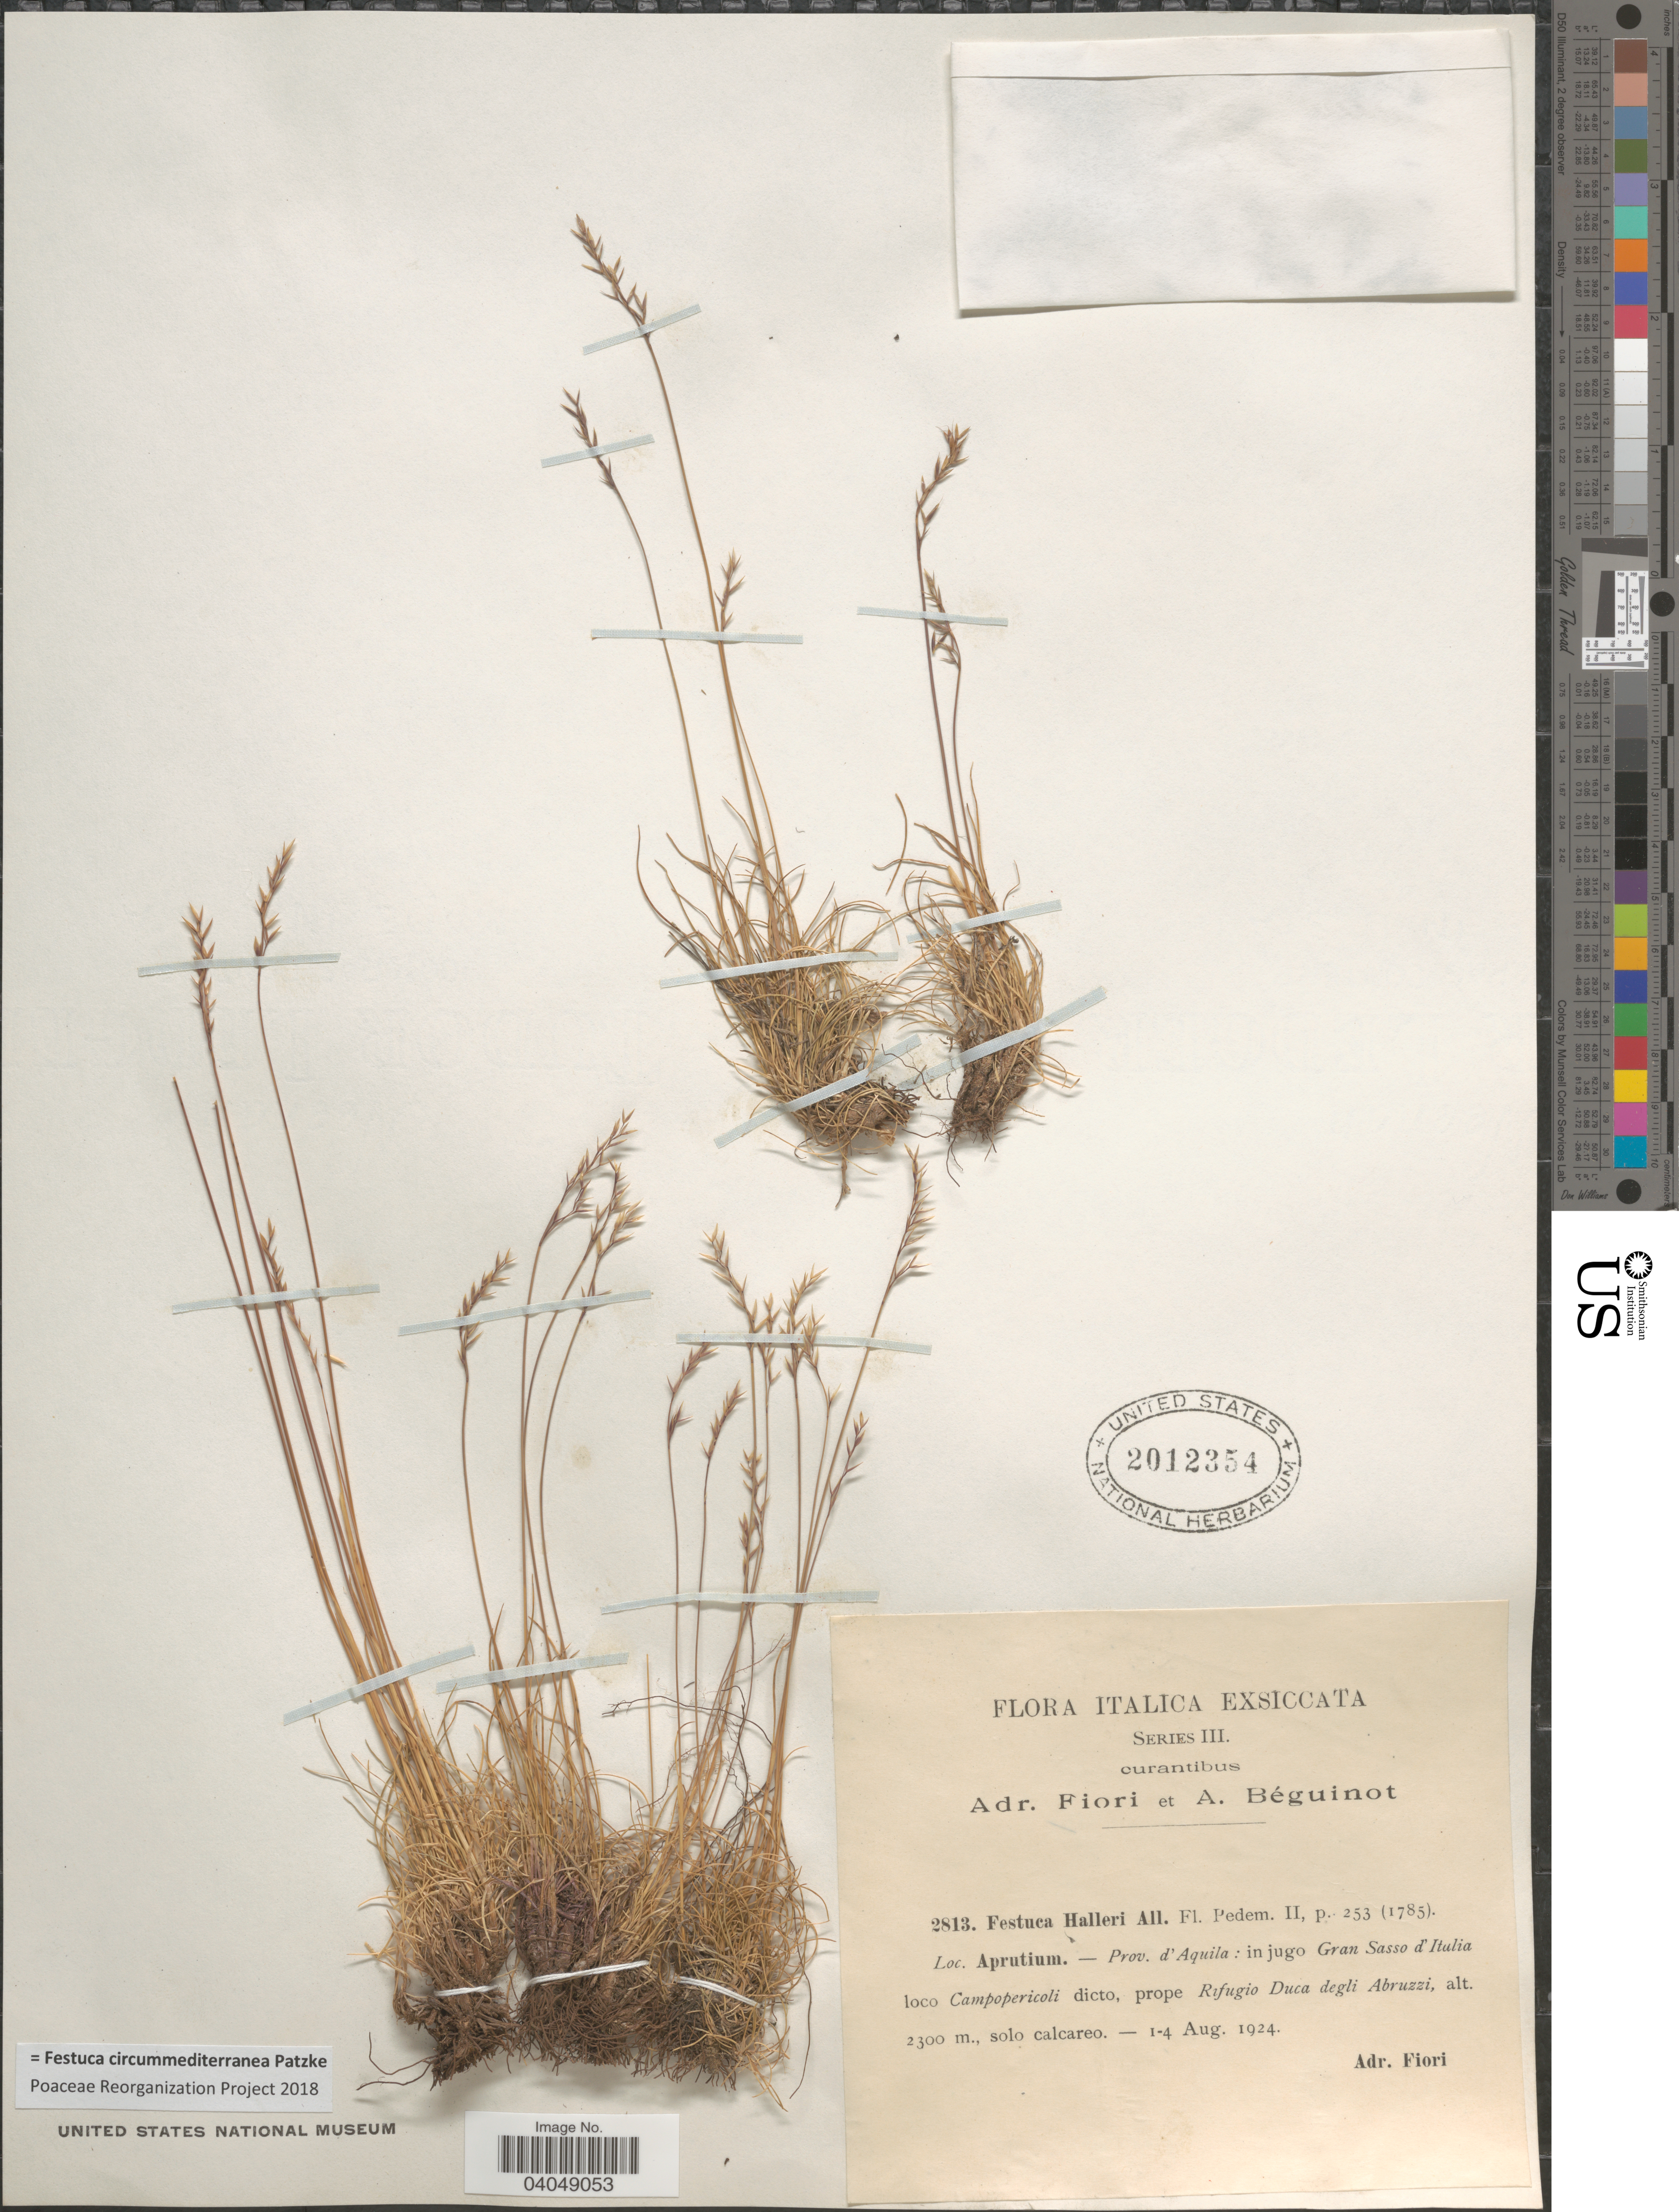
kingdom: Plantae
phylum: Tracheophyta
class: Liliopsida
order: Poales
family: Poaceae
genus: Festuca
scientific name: Festuca circummediterranea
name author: Patzke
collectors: A. Fiori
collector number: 2813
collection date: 1924-08-01/1924-08-04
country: Italy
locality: Italica. Aprutium. Prov. d' Aquila: in jugo Gran Sasso d' Italia loco Campopericoli dicto, prope Rifugio Duca degli Abruzzi.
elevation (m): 2300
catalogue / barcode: US 2012354